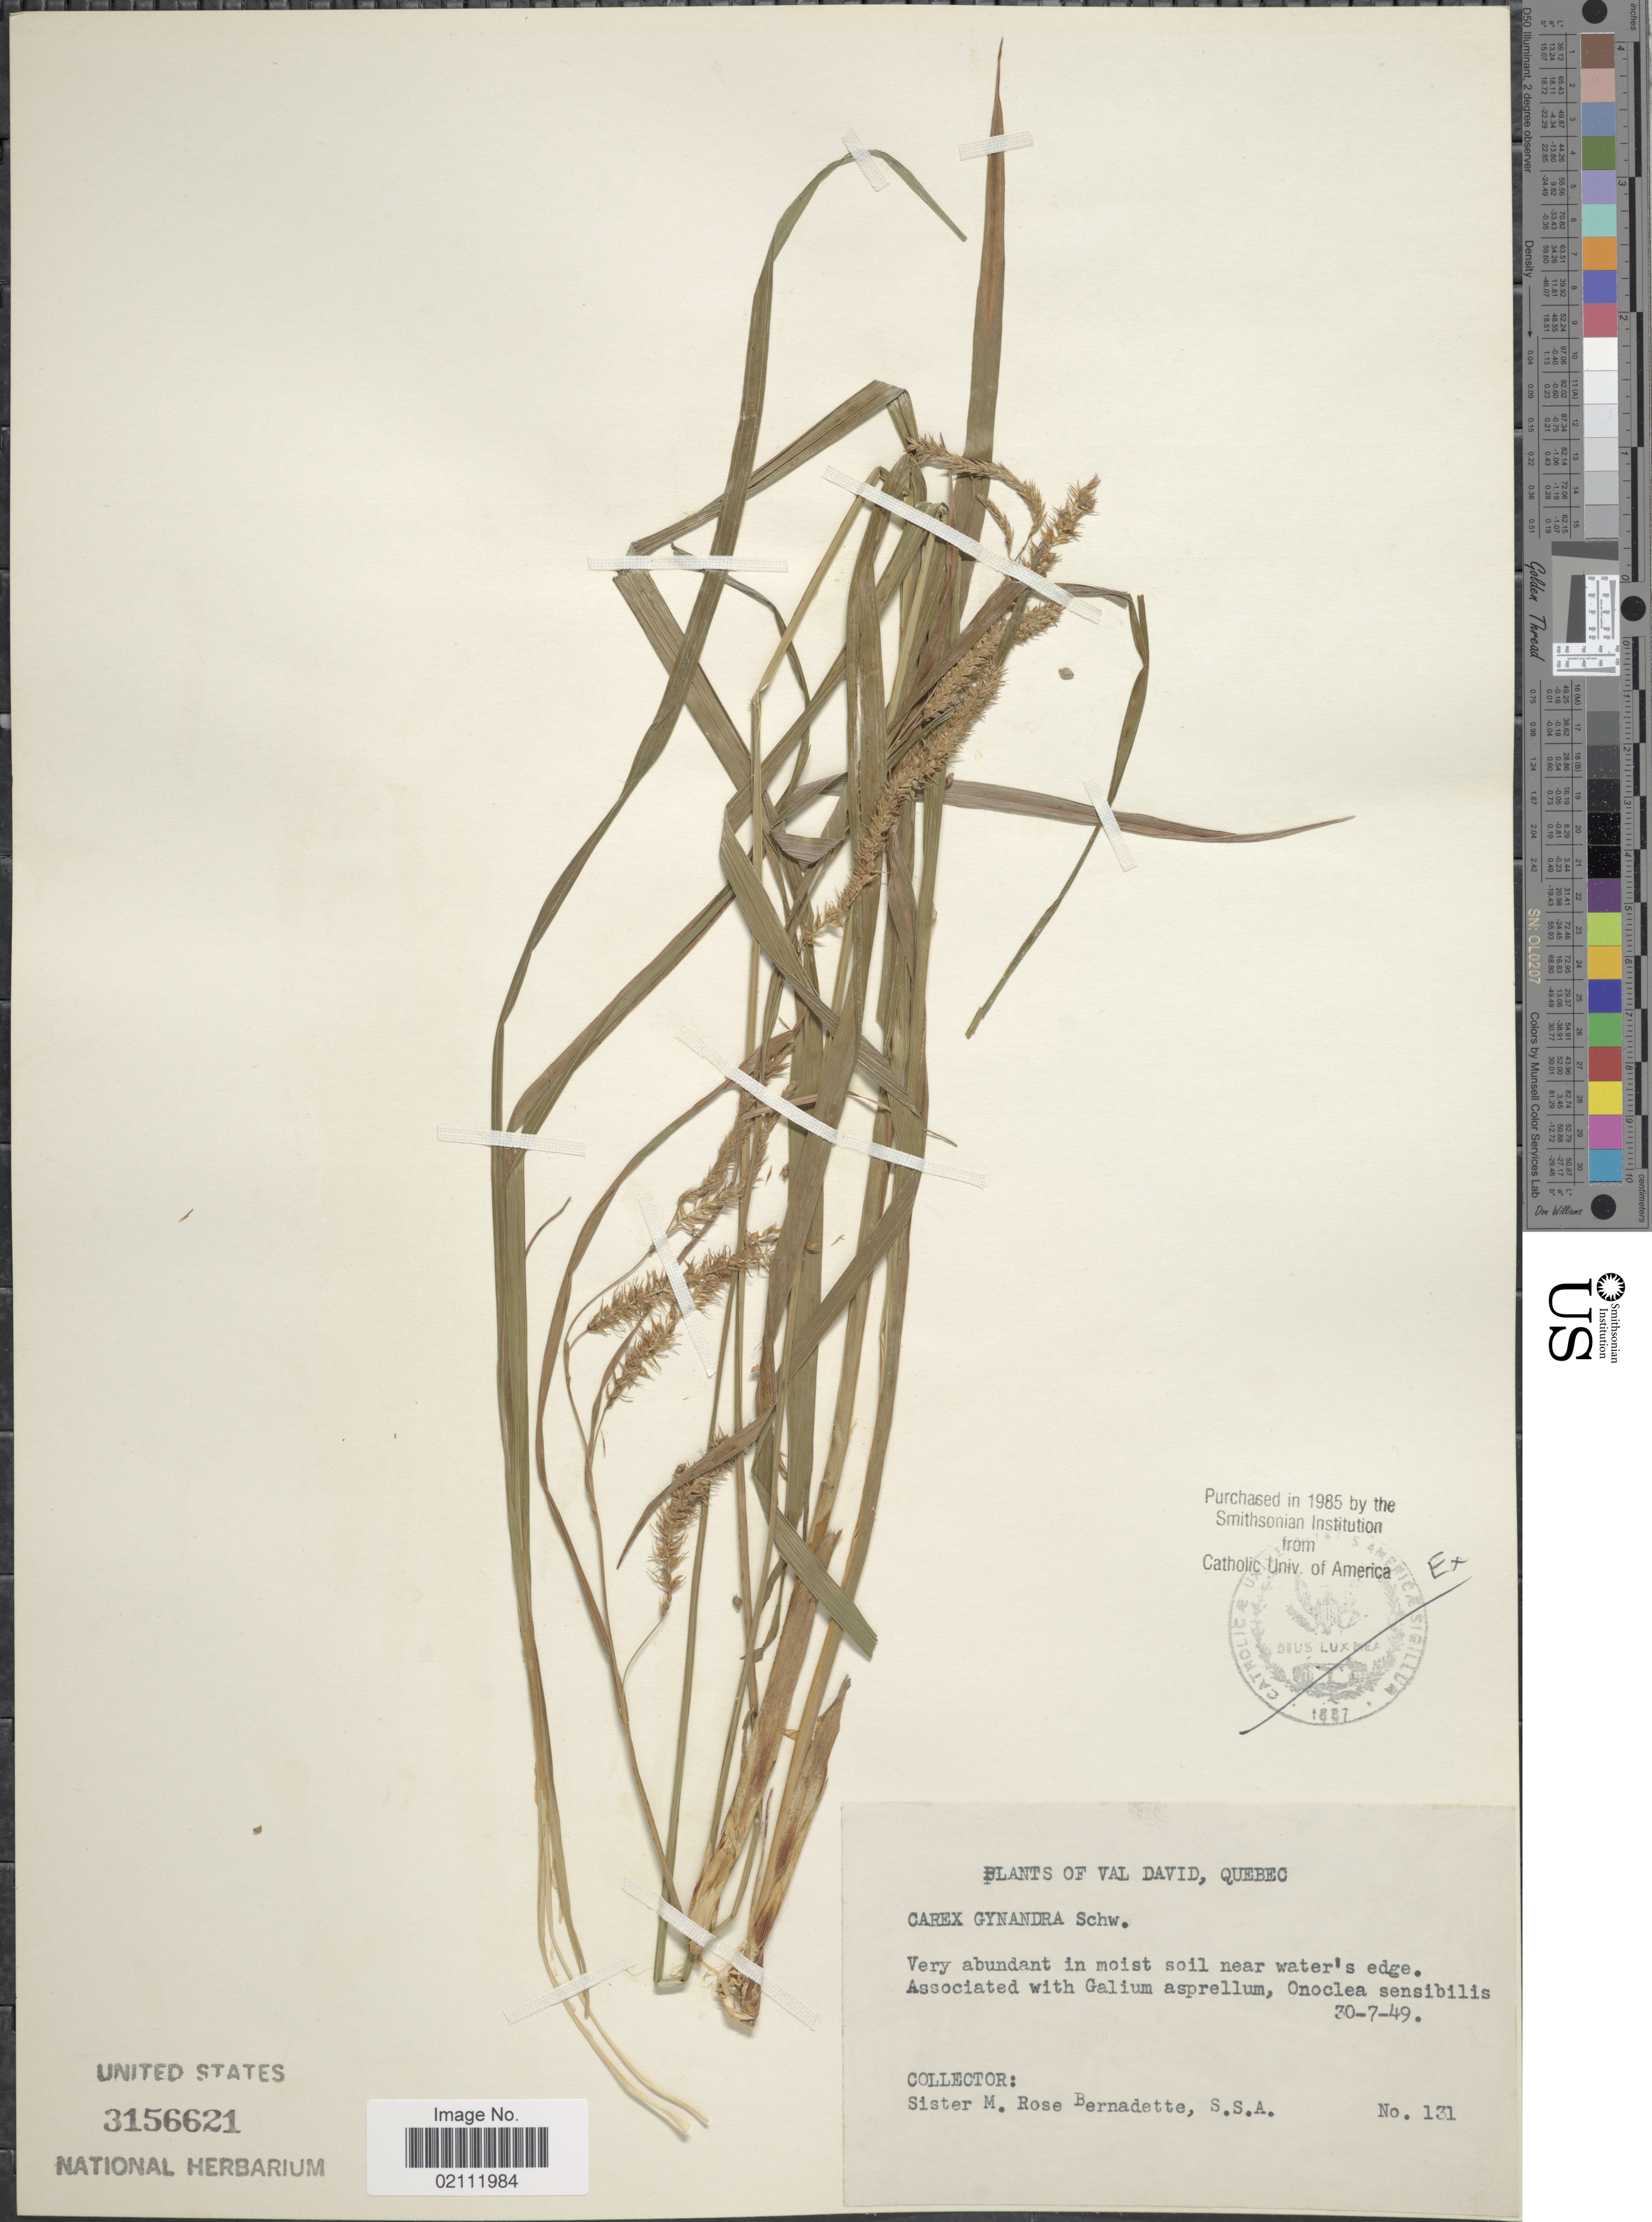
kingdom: Plantae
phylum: Tracheophyta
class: Liliopsida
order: Poales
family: Cyperaceae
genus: Carex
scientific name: Carex gynandra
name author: Schwein.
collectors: M. Bernadette & S. S. A.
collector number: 131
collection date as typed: Transcribed d/m/y: 30/7/49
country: Canada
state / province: Quebec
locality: Val David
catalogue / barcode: US 3156621